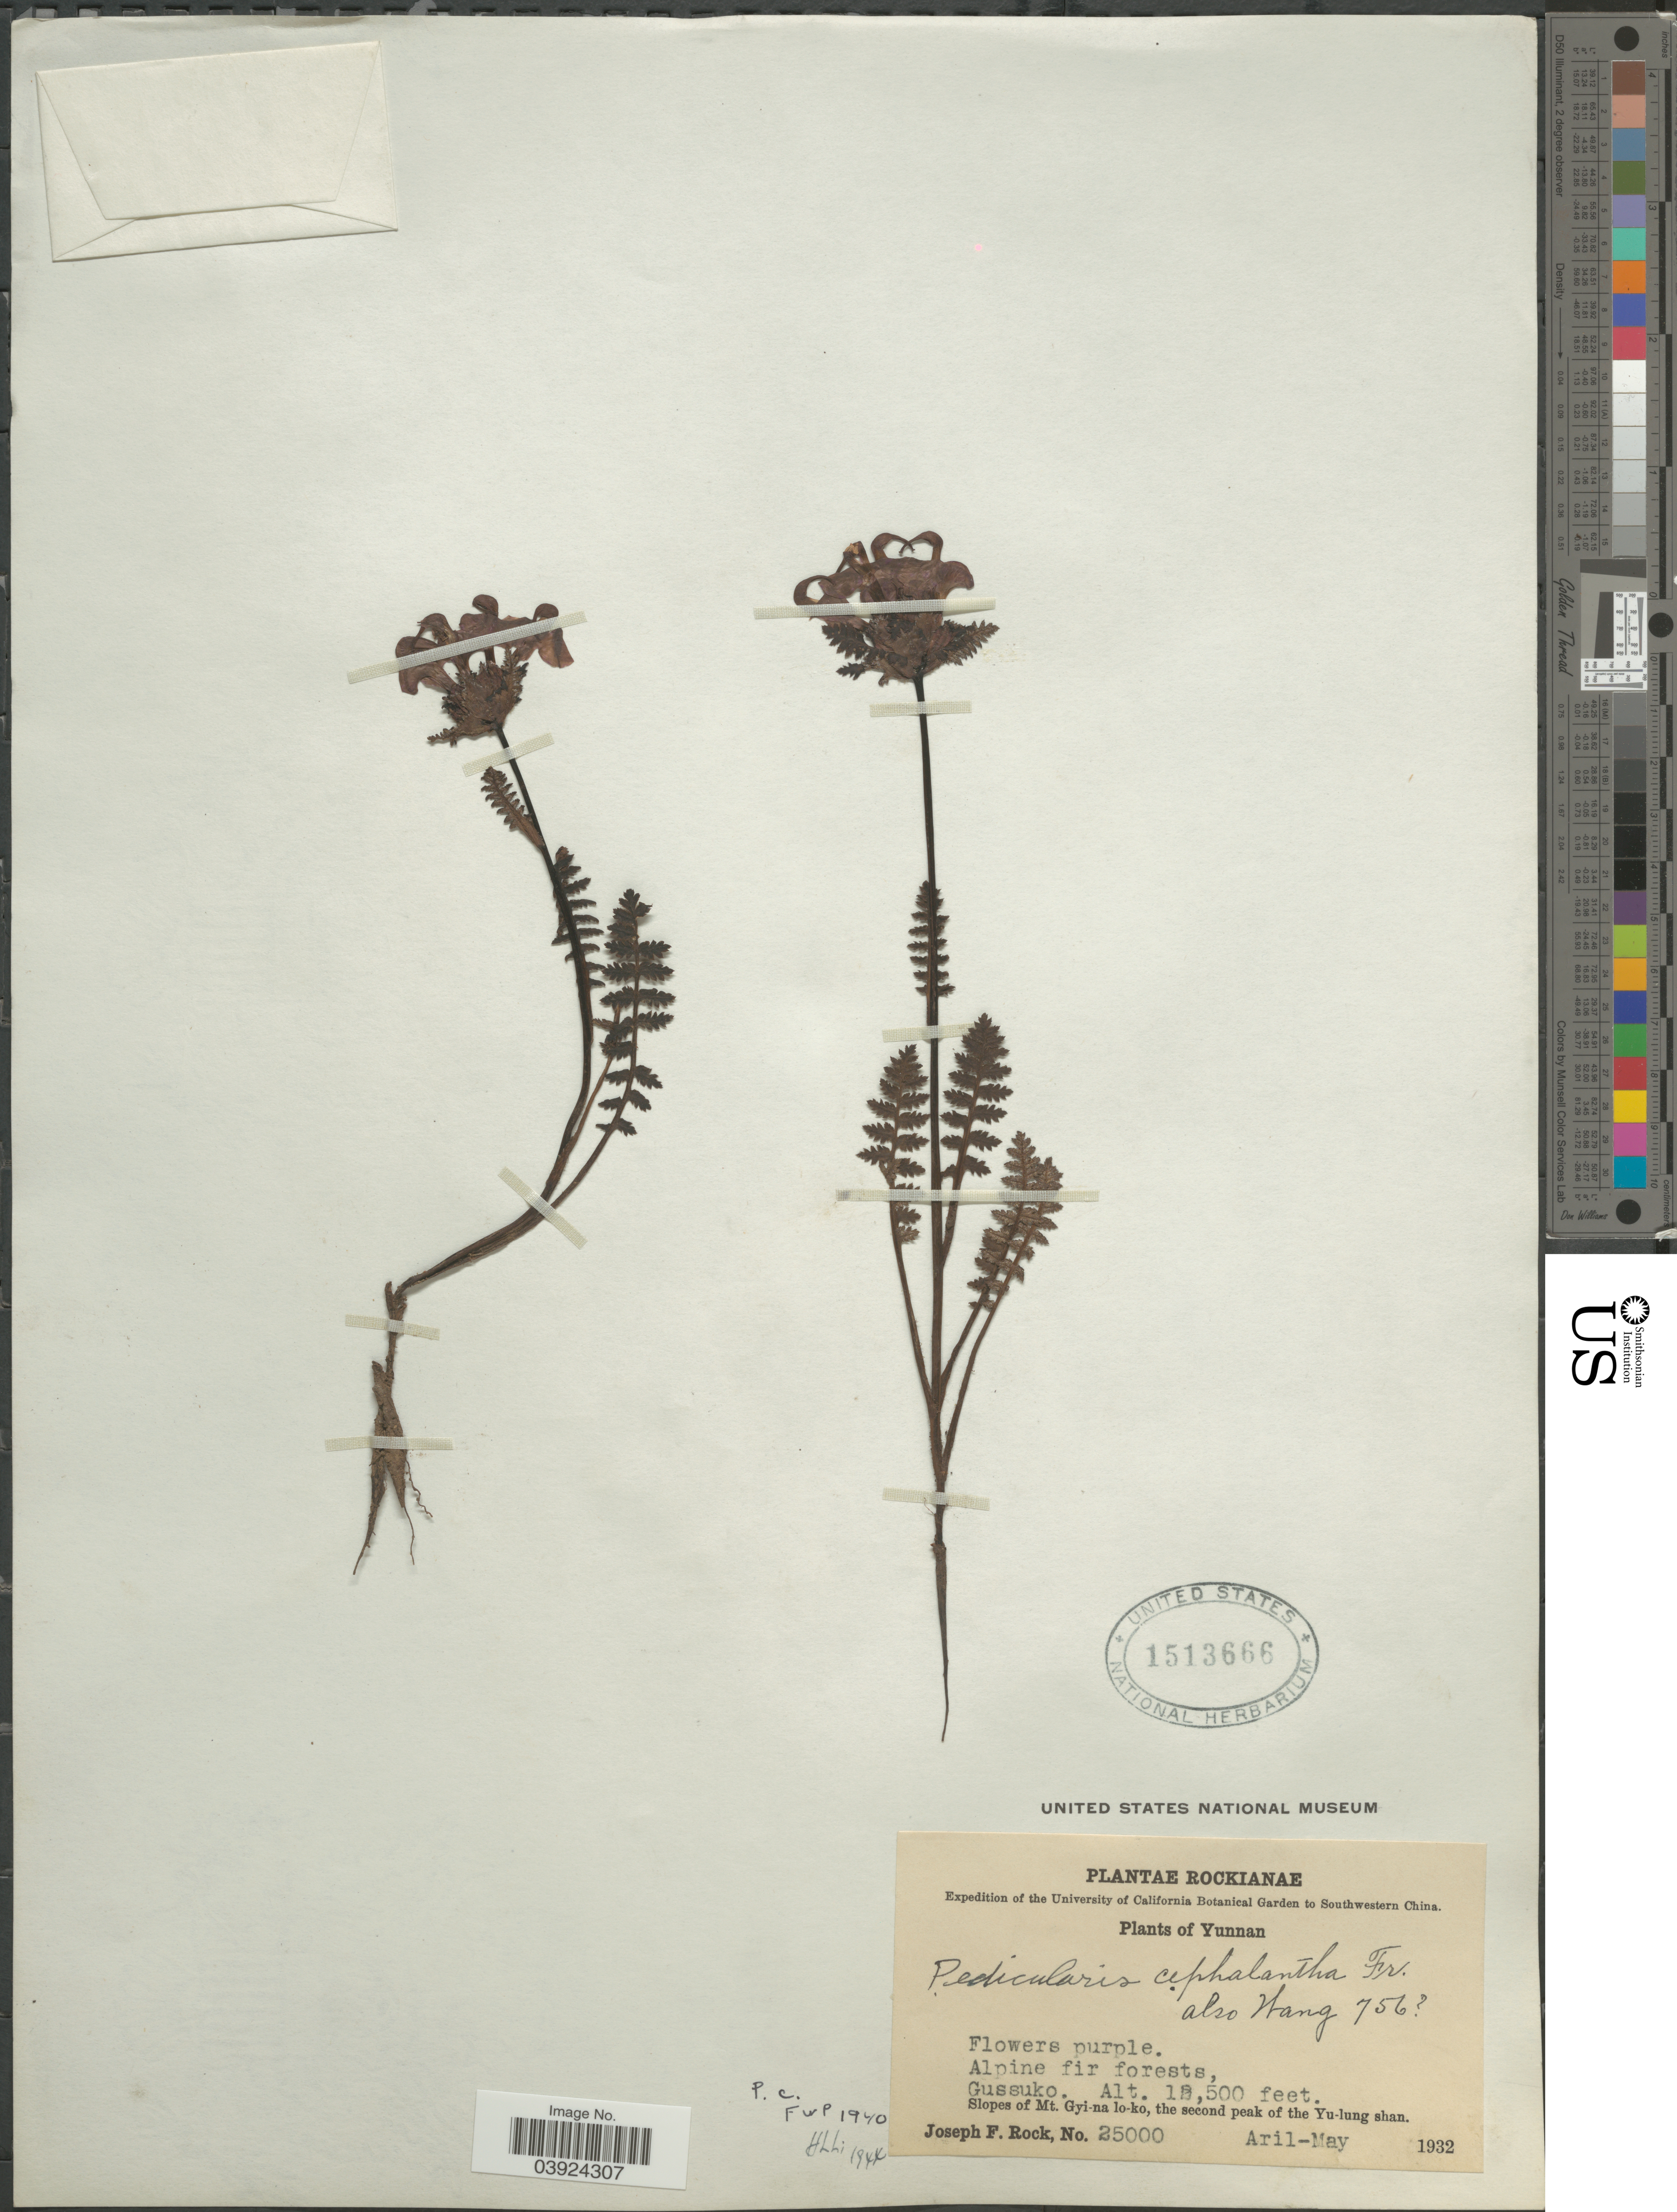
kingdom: Plantae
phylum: Tracheophyta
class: Magnoliopsida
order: Lamiales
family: Orobanchaceae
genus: Pedicularis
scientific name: Pedicularis cephalantha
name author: Franch. ex Maxim.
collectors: J. F. Rock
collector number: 25000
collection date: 1932-04/1932-05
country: China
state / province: Yunnan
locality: Southwestern China. Gussuko. Slopes of Mt. Gyi-na lo-ko, the second peak of the Yu-lung shan.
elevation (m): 3810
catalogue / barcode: US 1513666